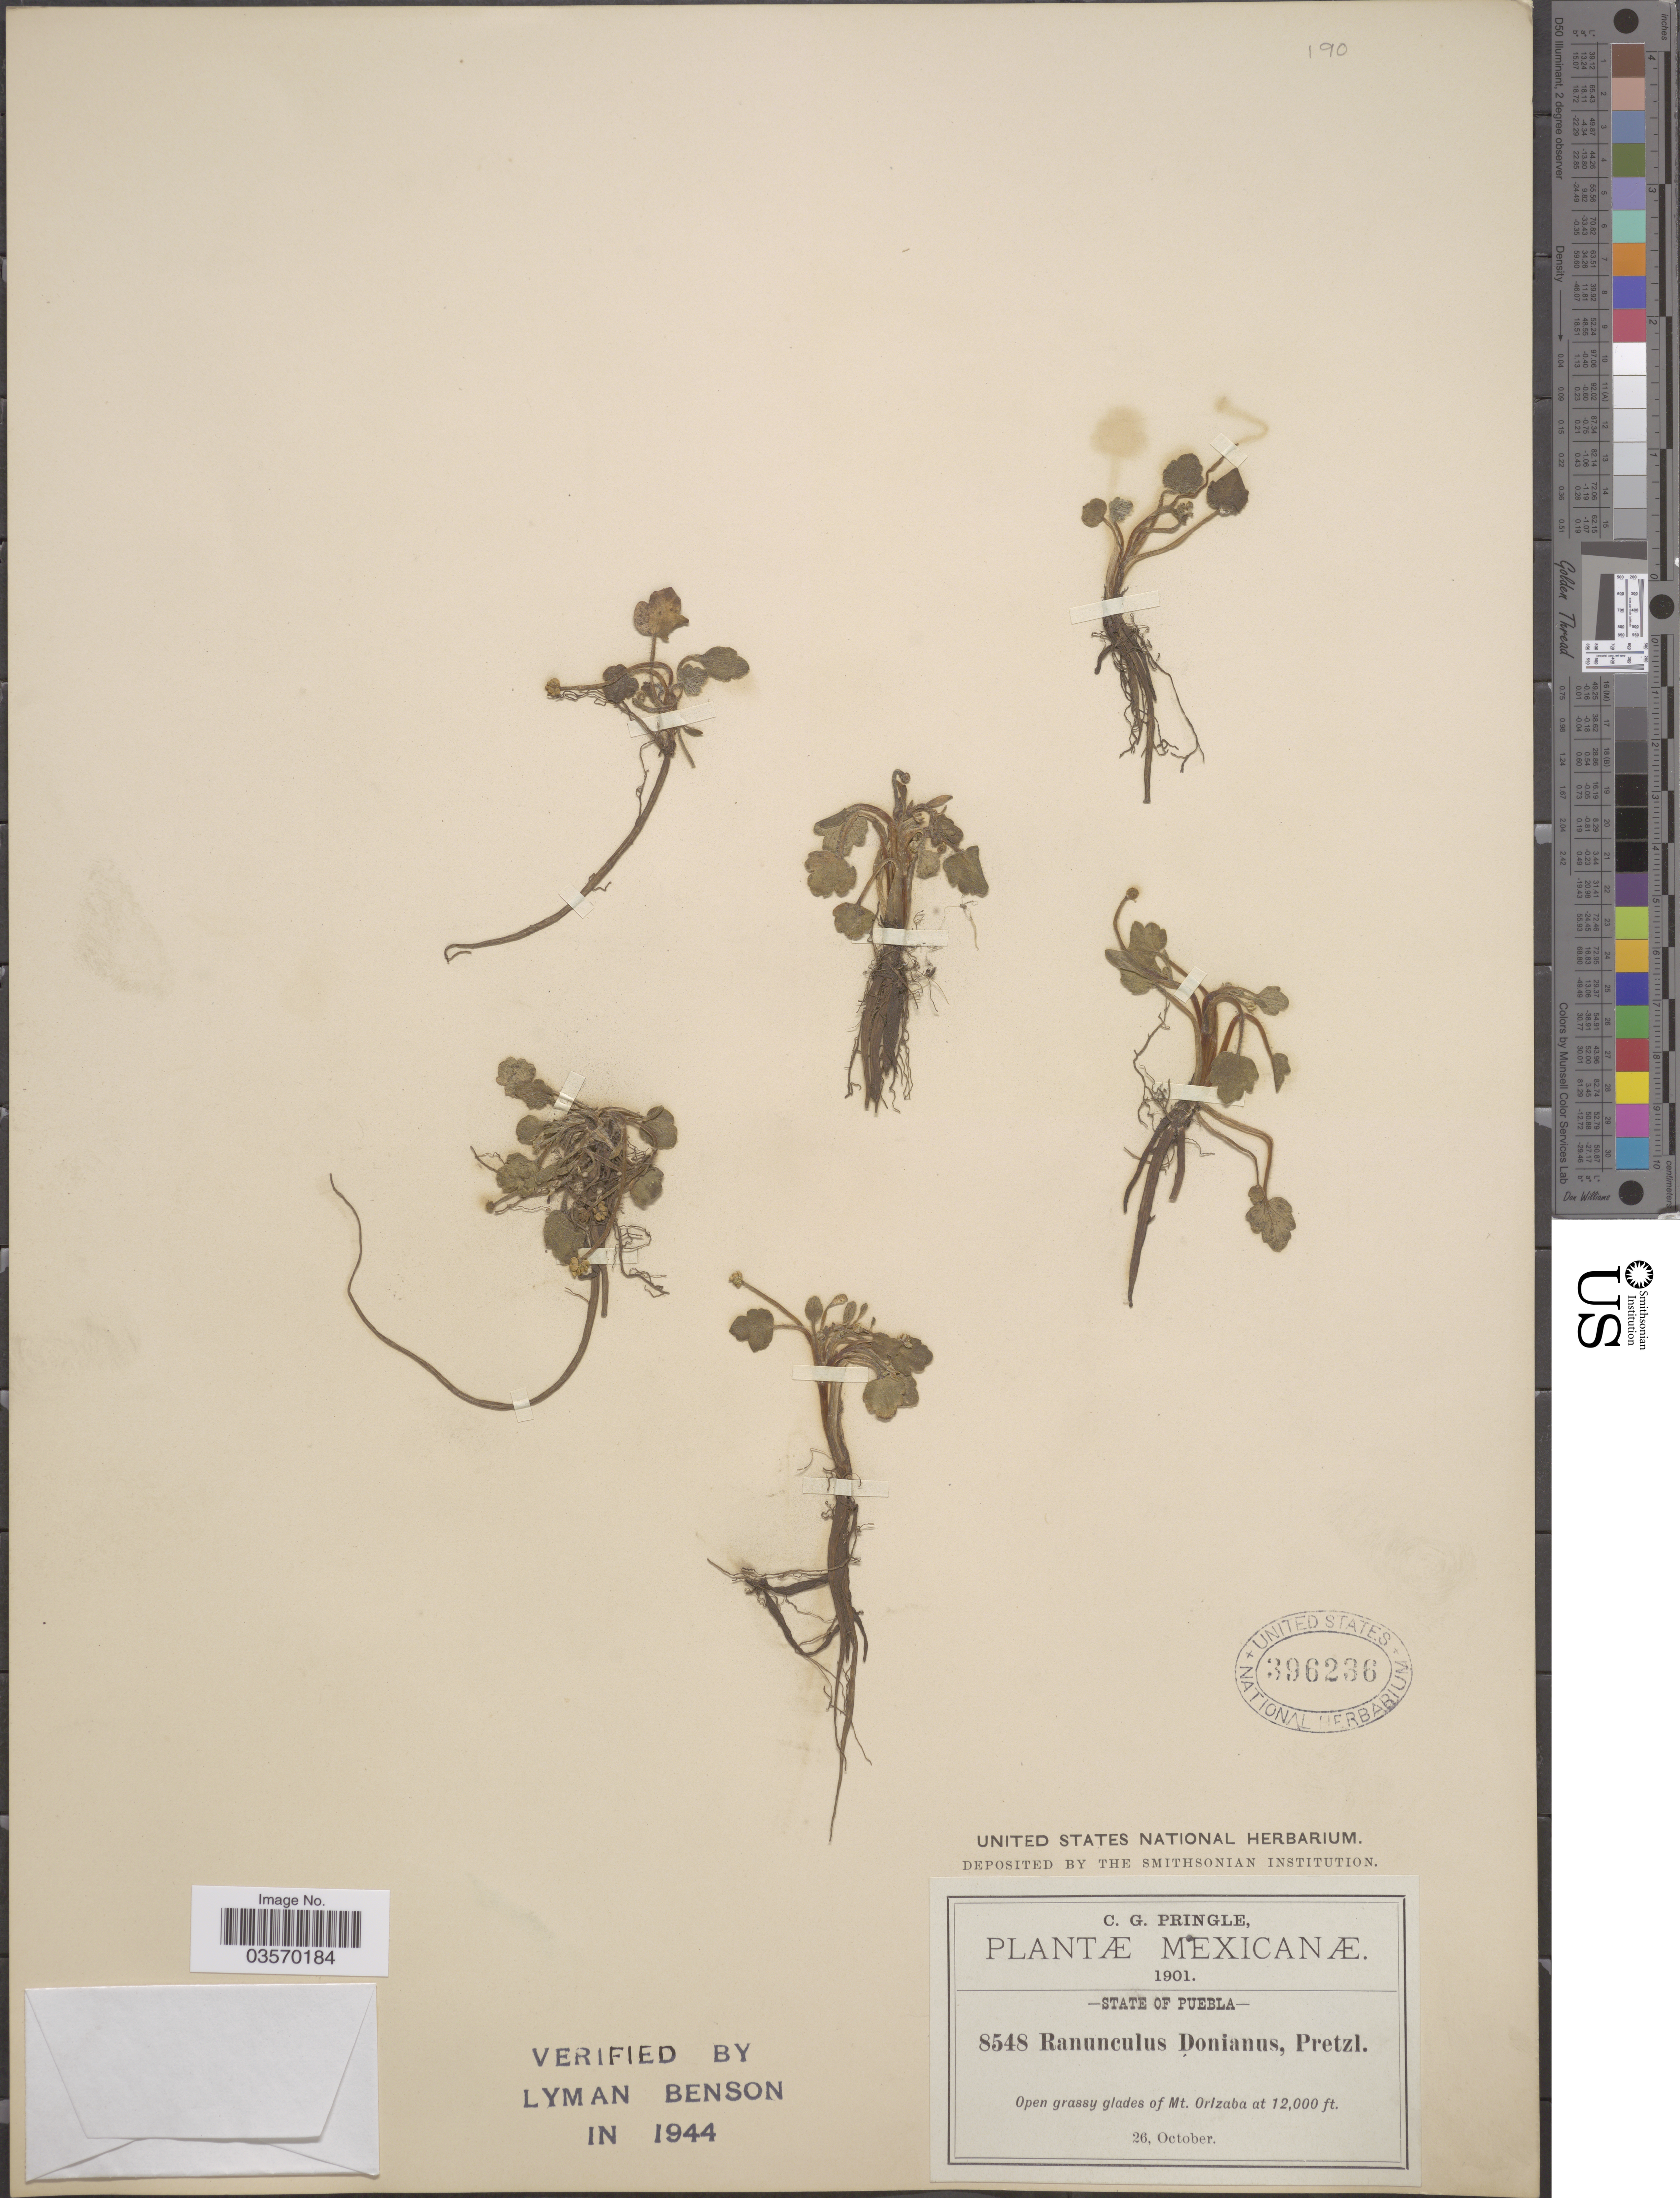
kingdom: Plantae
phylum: Tracheophyta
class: Magnoliopsida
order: Ranunculales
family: Ranunculaceae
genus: Ranunculus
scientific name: Ranunculus donianus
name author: Pritz. ex Walp.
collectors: C. G. Pringle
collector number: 8548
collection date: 1901-10-26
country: Mexico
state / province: Puebla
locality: Open grassy glades of Mt. Orizaba.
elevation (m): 3658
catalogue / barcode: US 396236